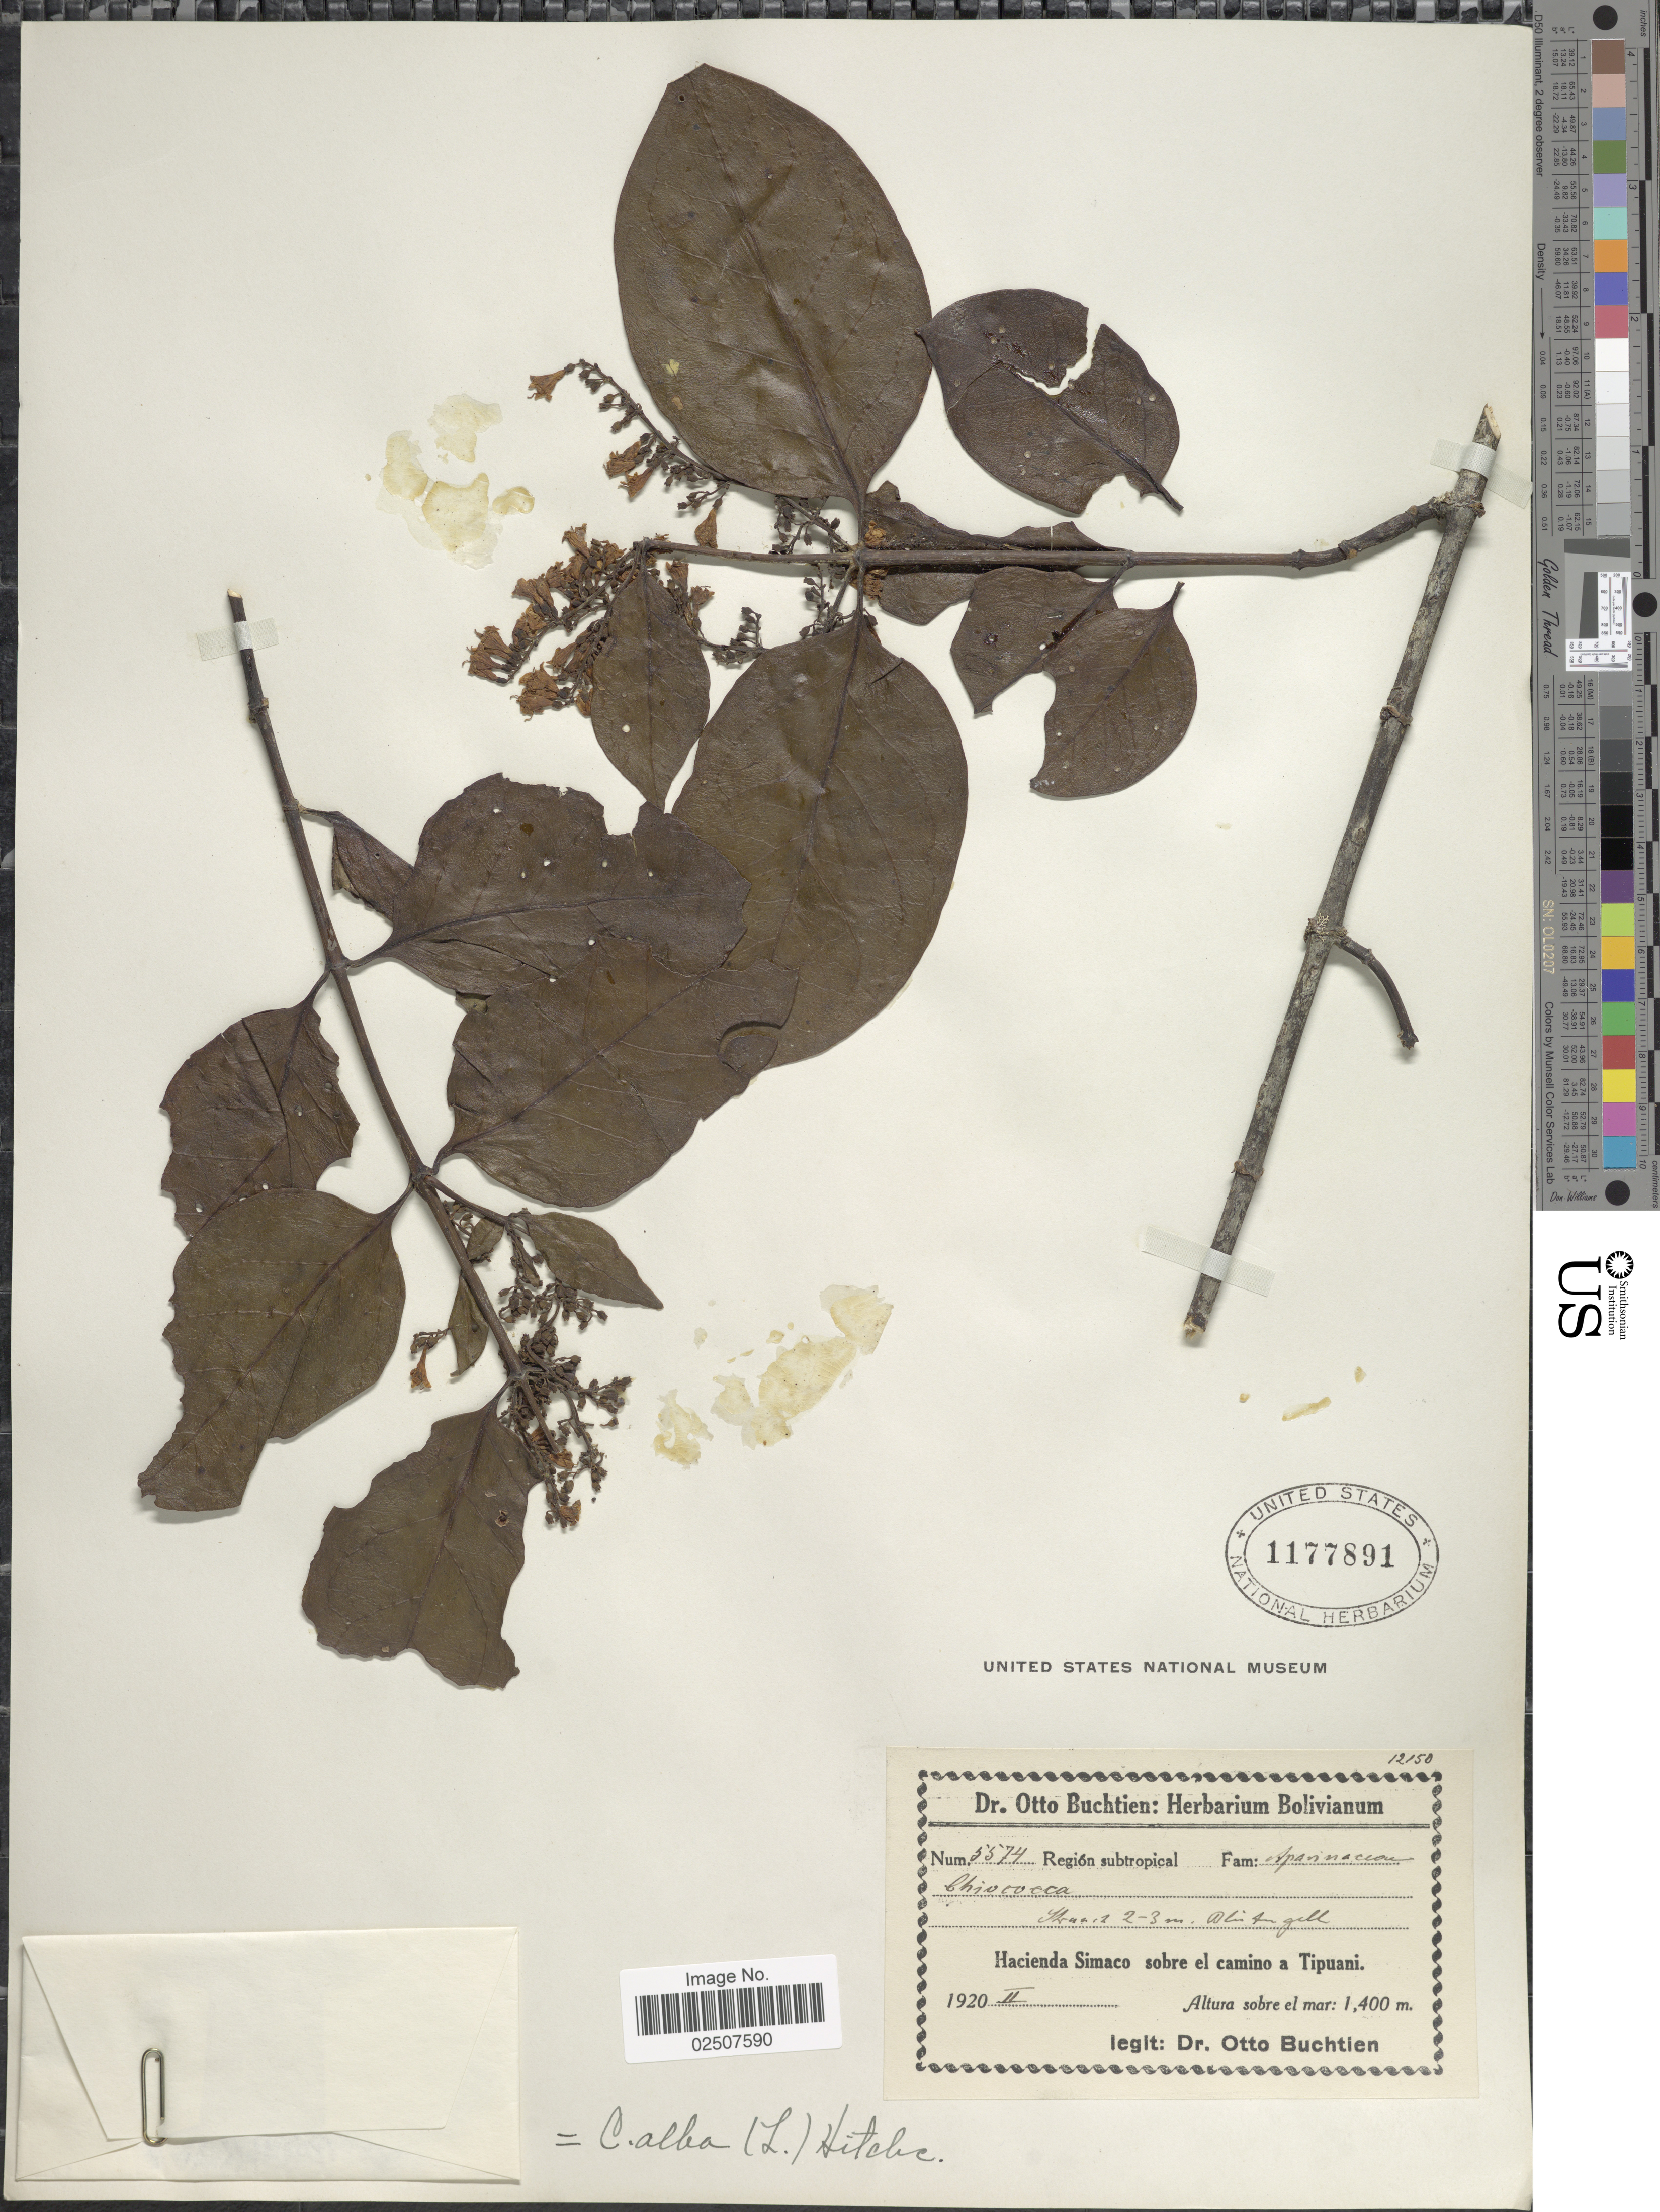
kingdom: Plantae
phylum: Tracheophyta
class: Magnoliopsida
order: Gentianales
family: Rubiaceae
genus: Chiococca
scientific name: Chiococca alba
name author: (L.) Hitchc.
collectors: O. Buchtien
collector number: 5574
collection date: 1920-02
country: Bolivia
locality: Region subtropical, Hacienda Simaco sobre el camino a Tipuani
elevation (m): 1400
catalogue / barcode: US 1177891